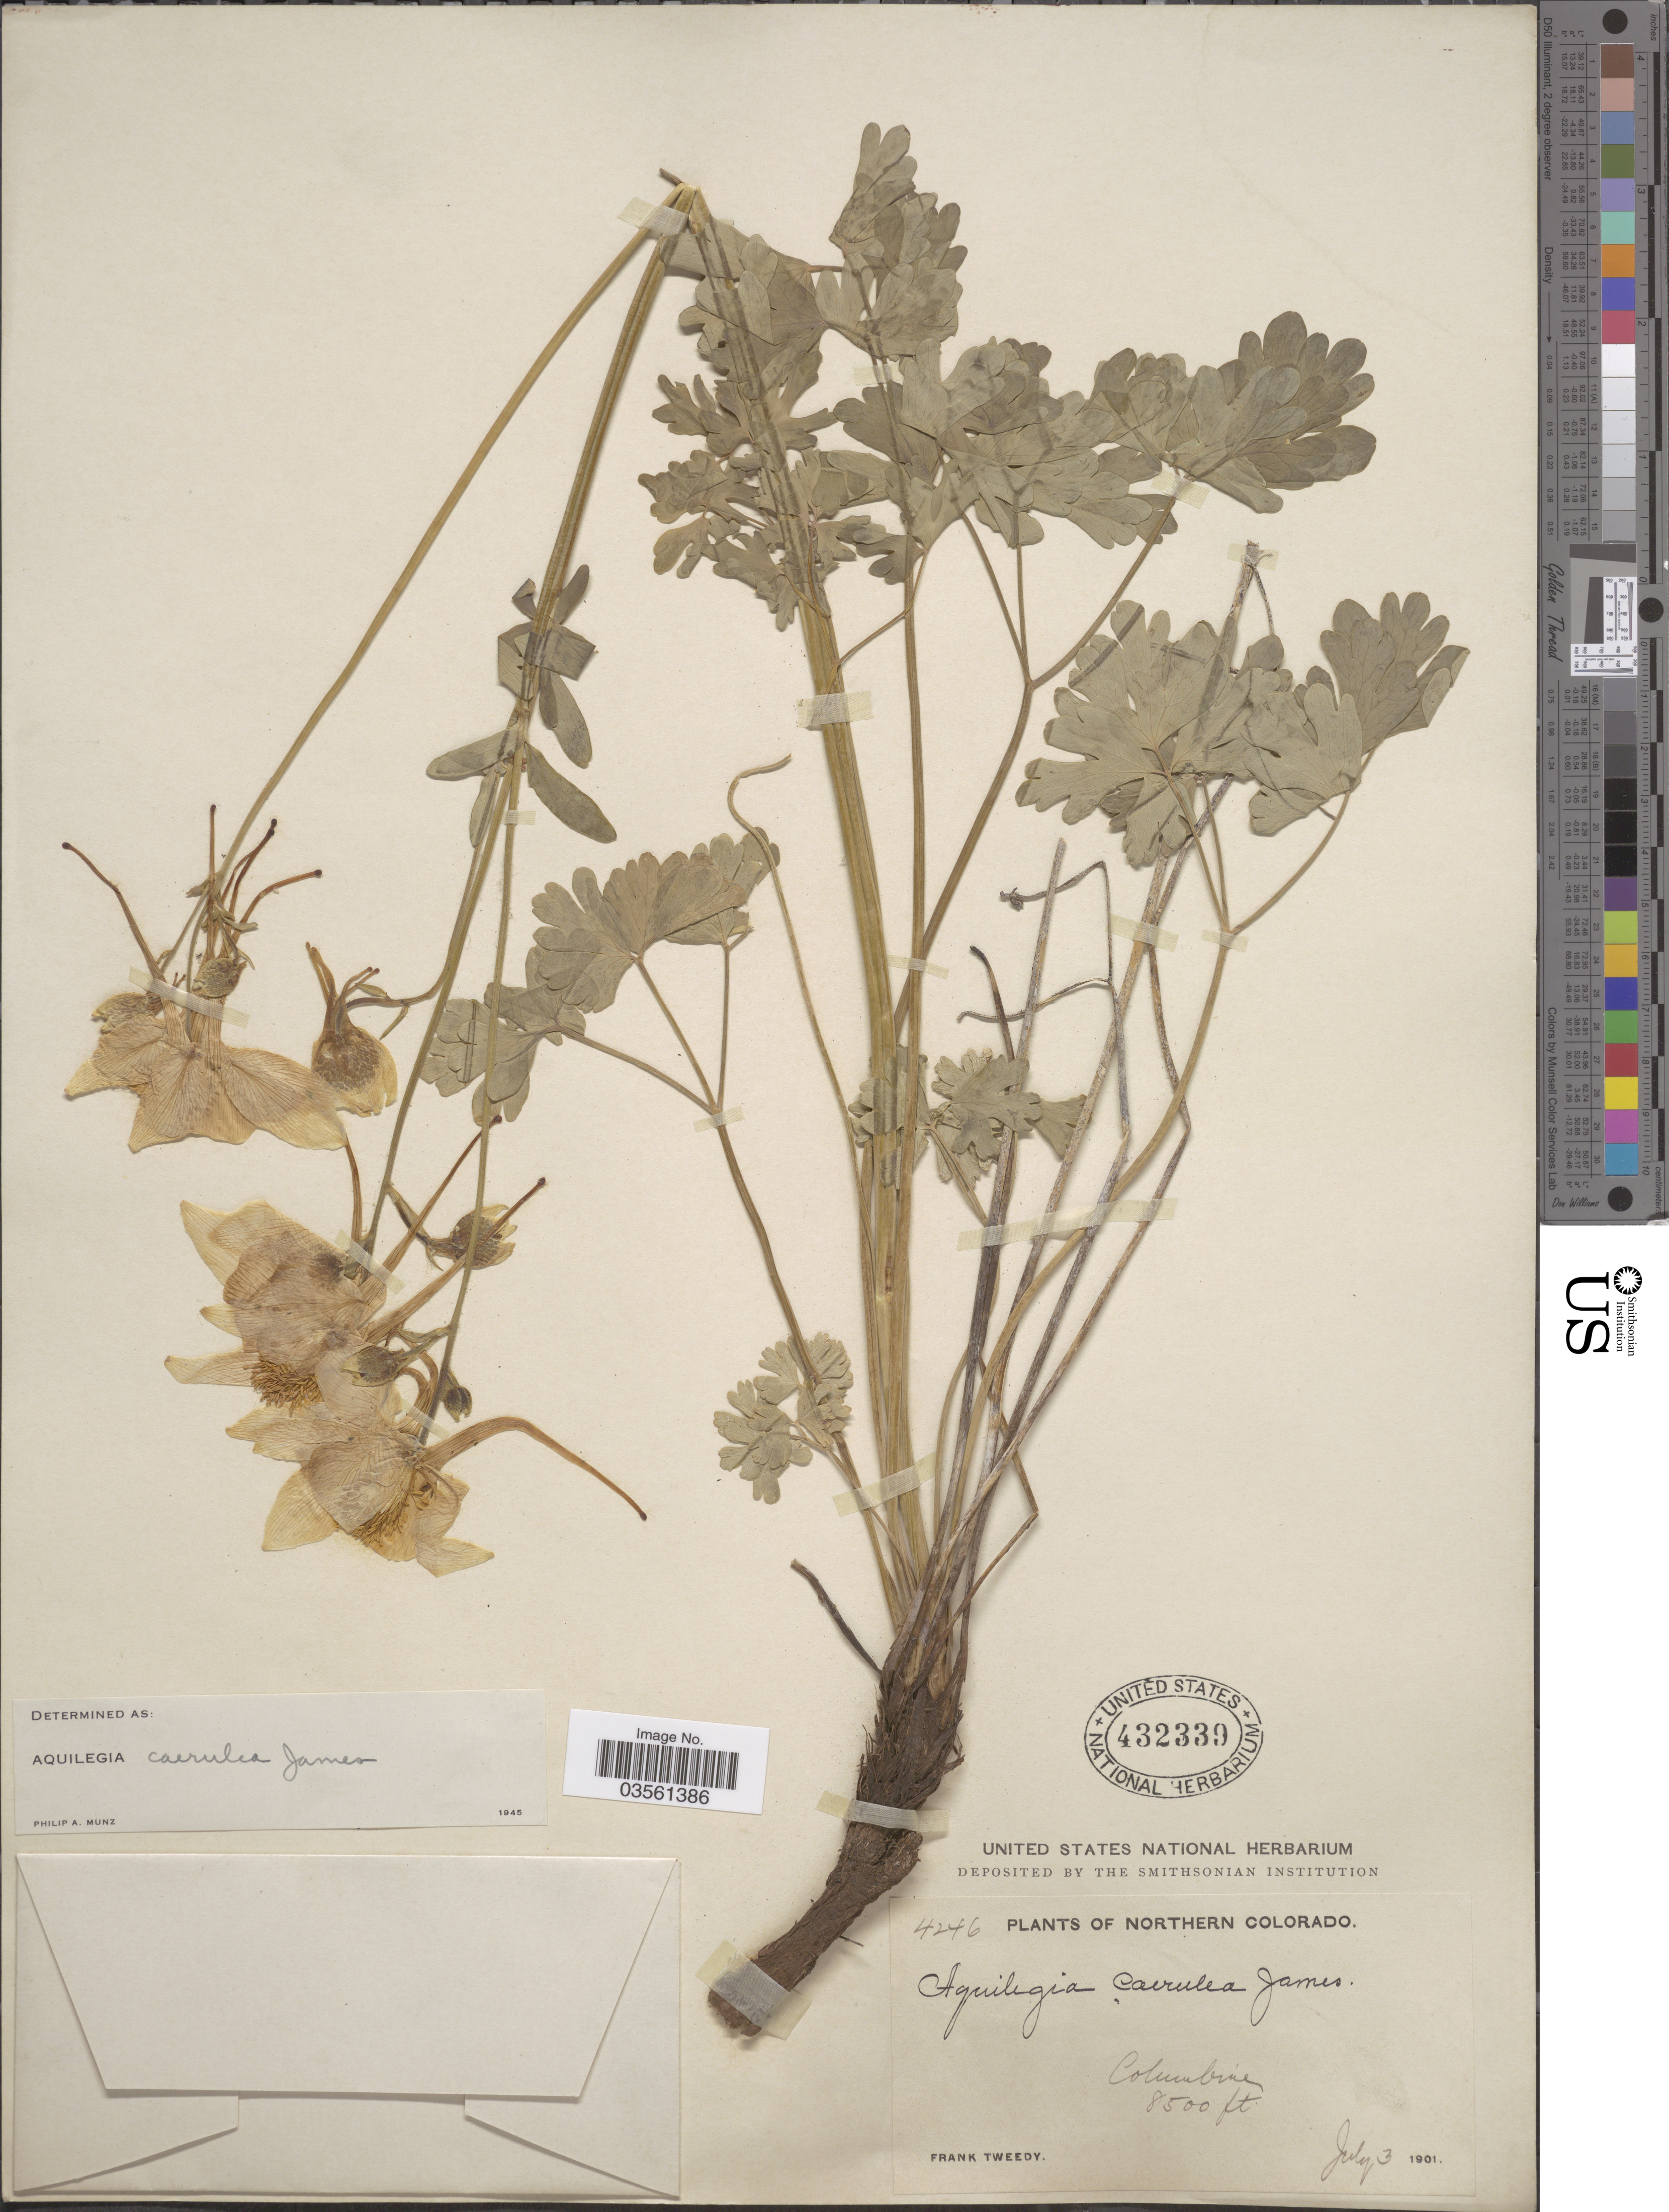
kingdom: Plantae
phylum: Tracheophyta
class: Magnoliopsida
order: Ranunculales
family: Ranunculaceae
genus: Aquilegia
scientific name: Aquilegia coerulea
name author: E. James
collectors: F. Tweedy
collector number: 4246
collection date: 1901-07-03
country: United States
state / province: Colorado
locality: Northern Colorado. Columbine.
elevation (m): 2591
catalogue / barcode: US 432339